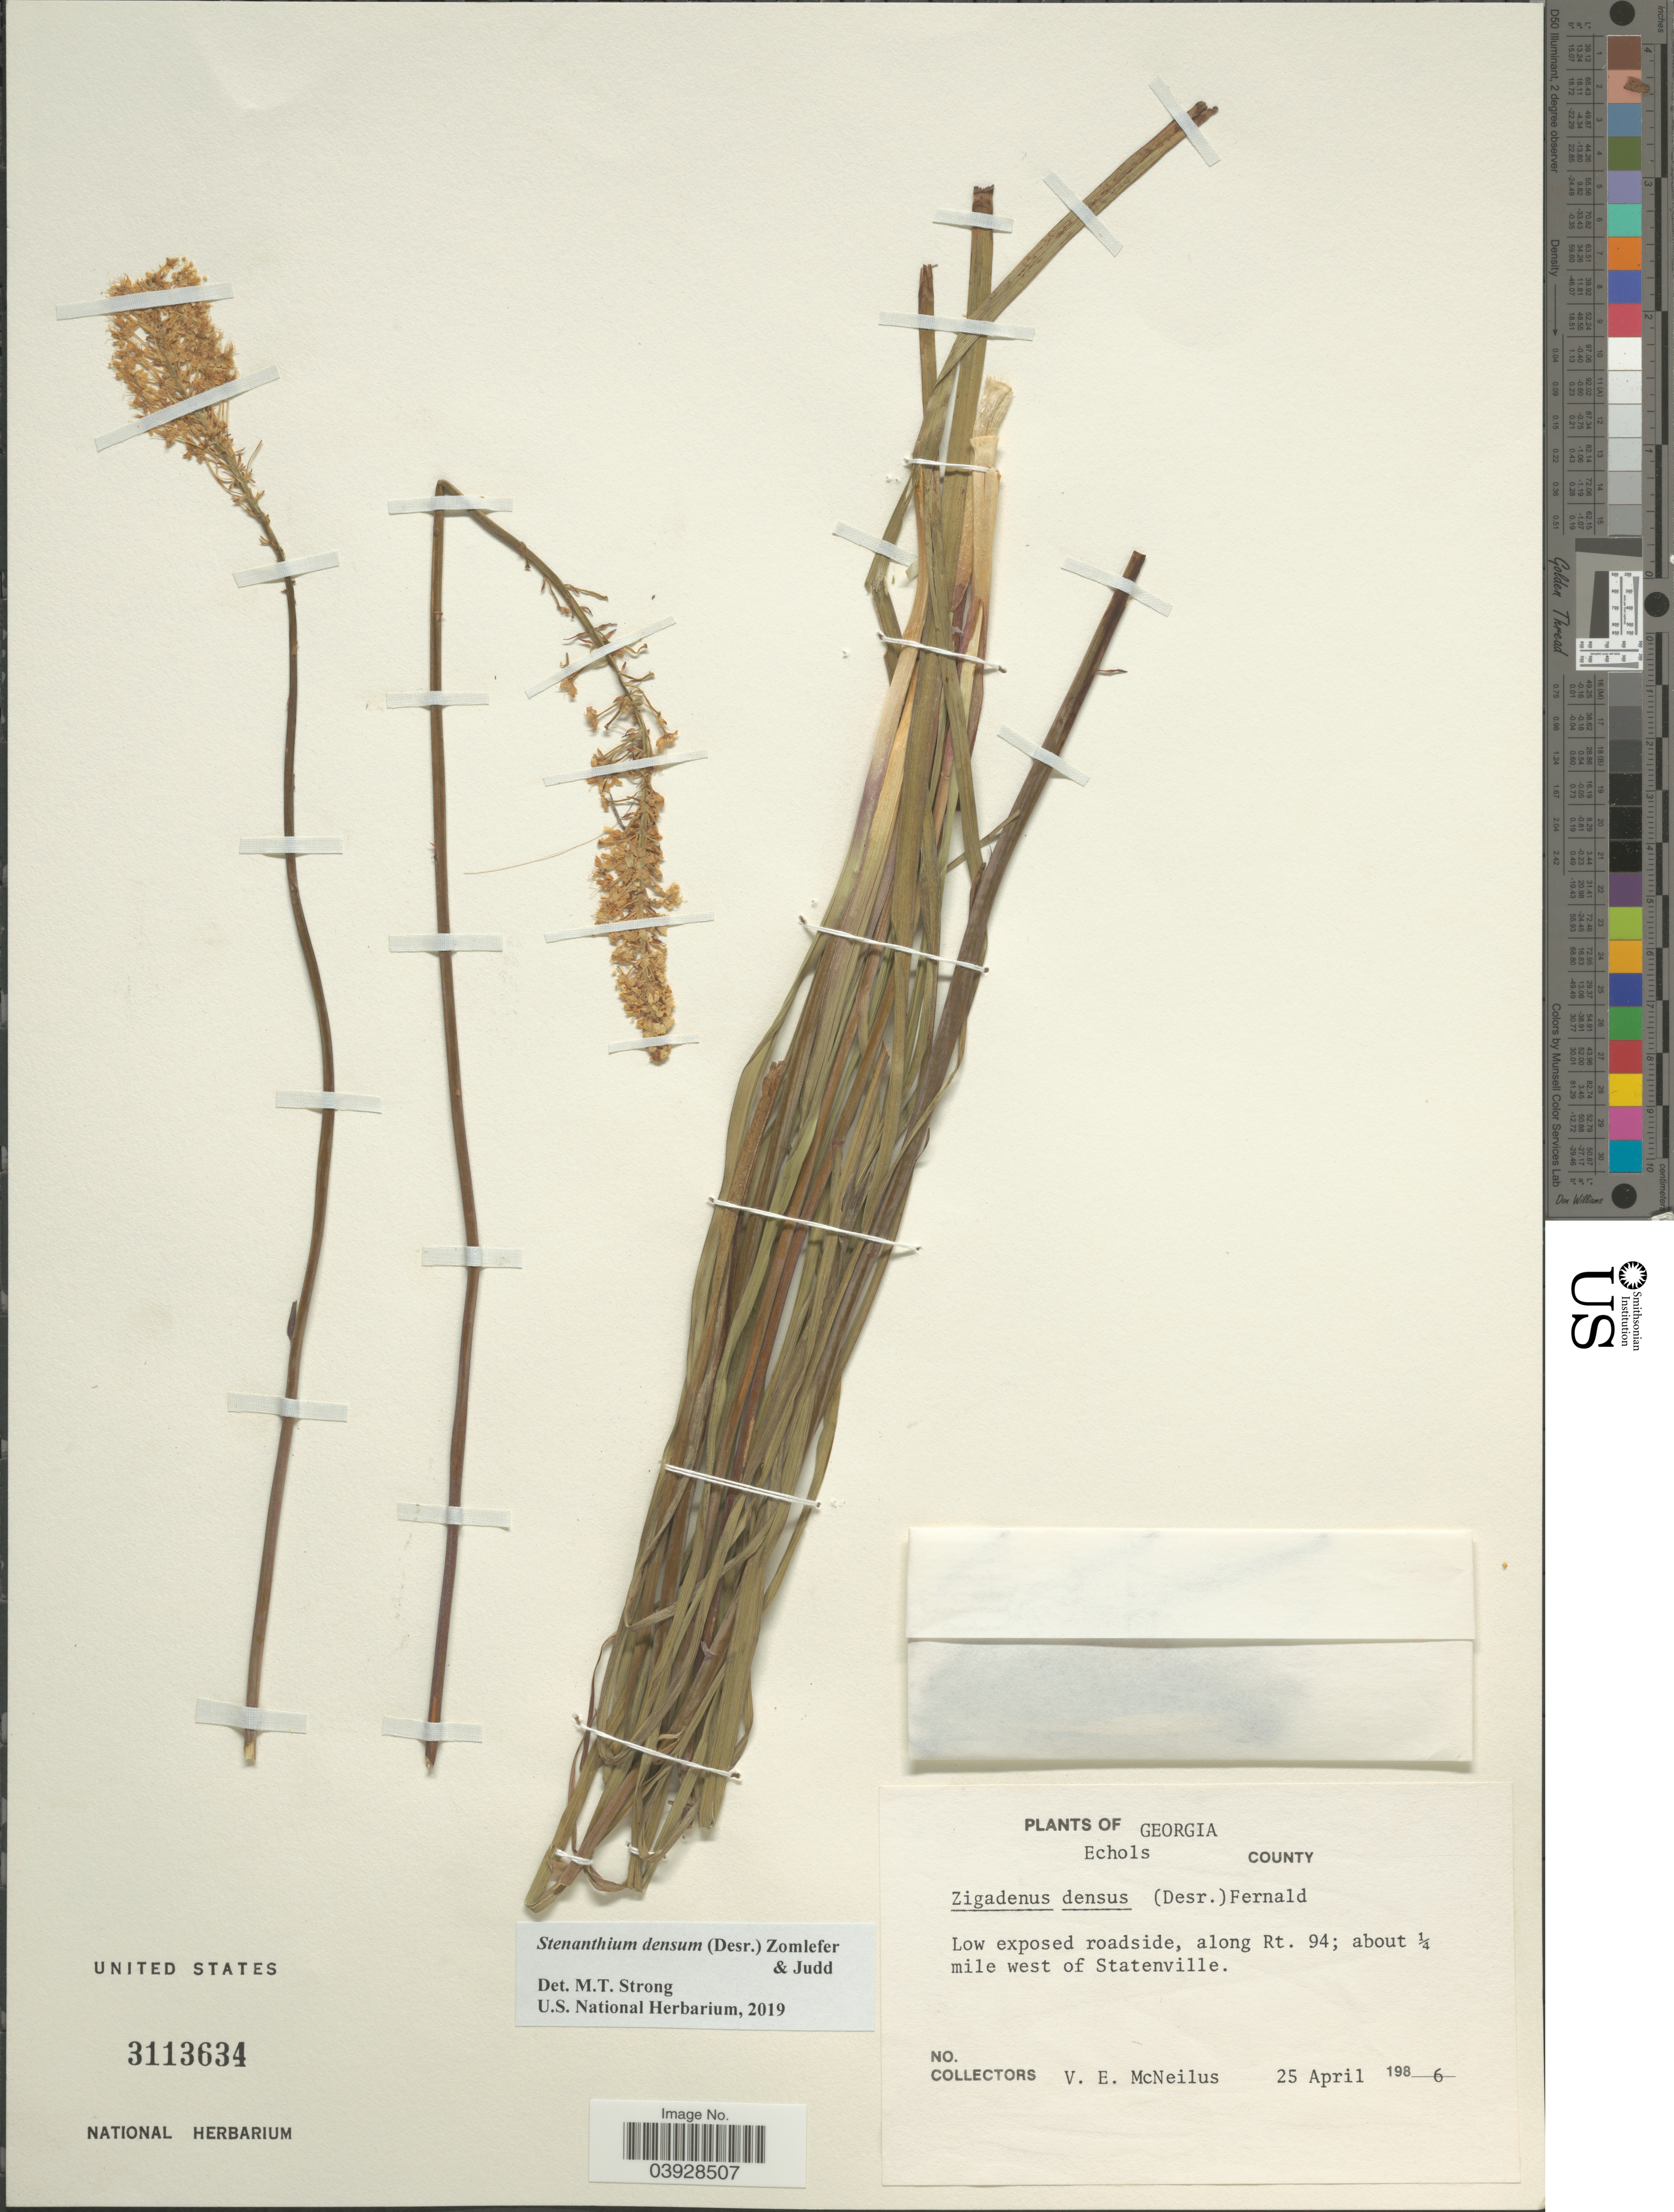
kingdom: Plantae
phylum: Tracheophyta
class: Liliopsida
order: Liliales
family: Melanthiaceae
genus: Stenanthium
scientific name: Stenanthium densum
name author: (Desr.) Zomlefer & Judd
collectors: V. Mcneilus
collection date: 1986-04-25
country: United States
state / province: Georgia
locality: Echols County. Low exposed roadside, along Rt. 94; about ¼ mile west of Statenville.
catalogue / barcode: US 3113634